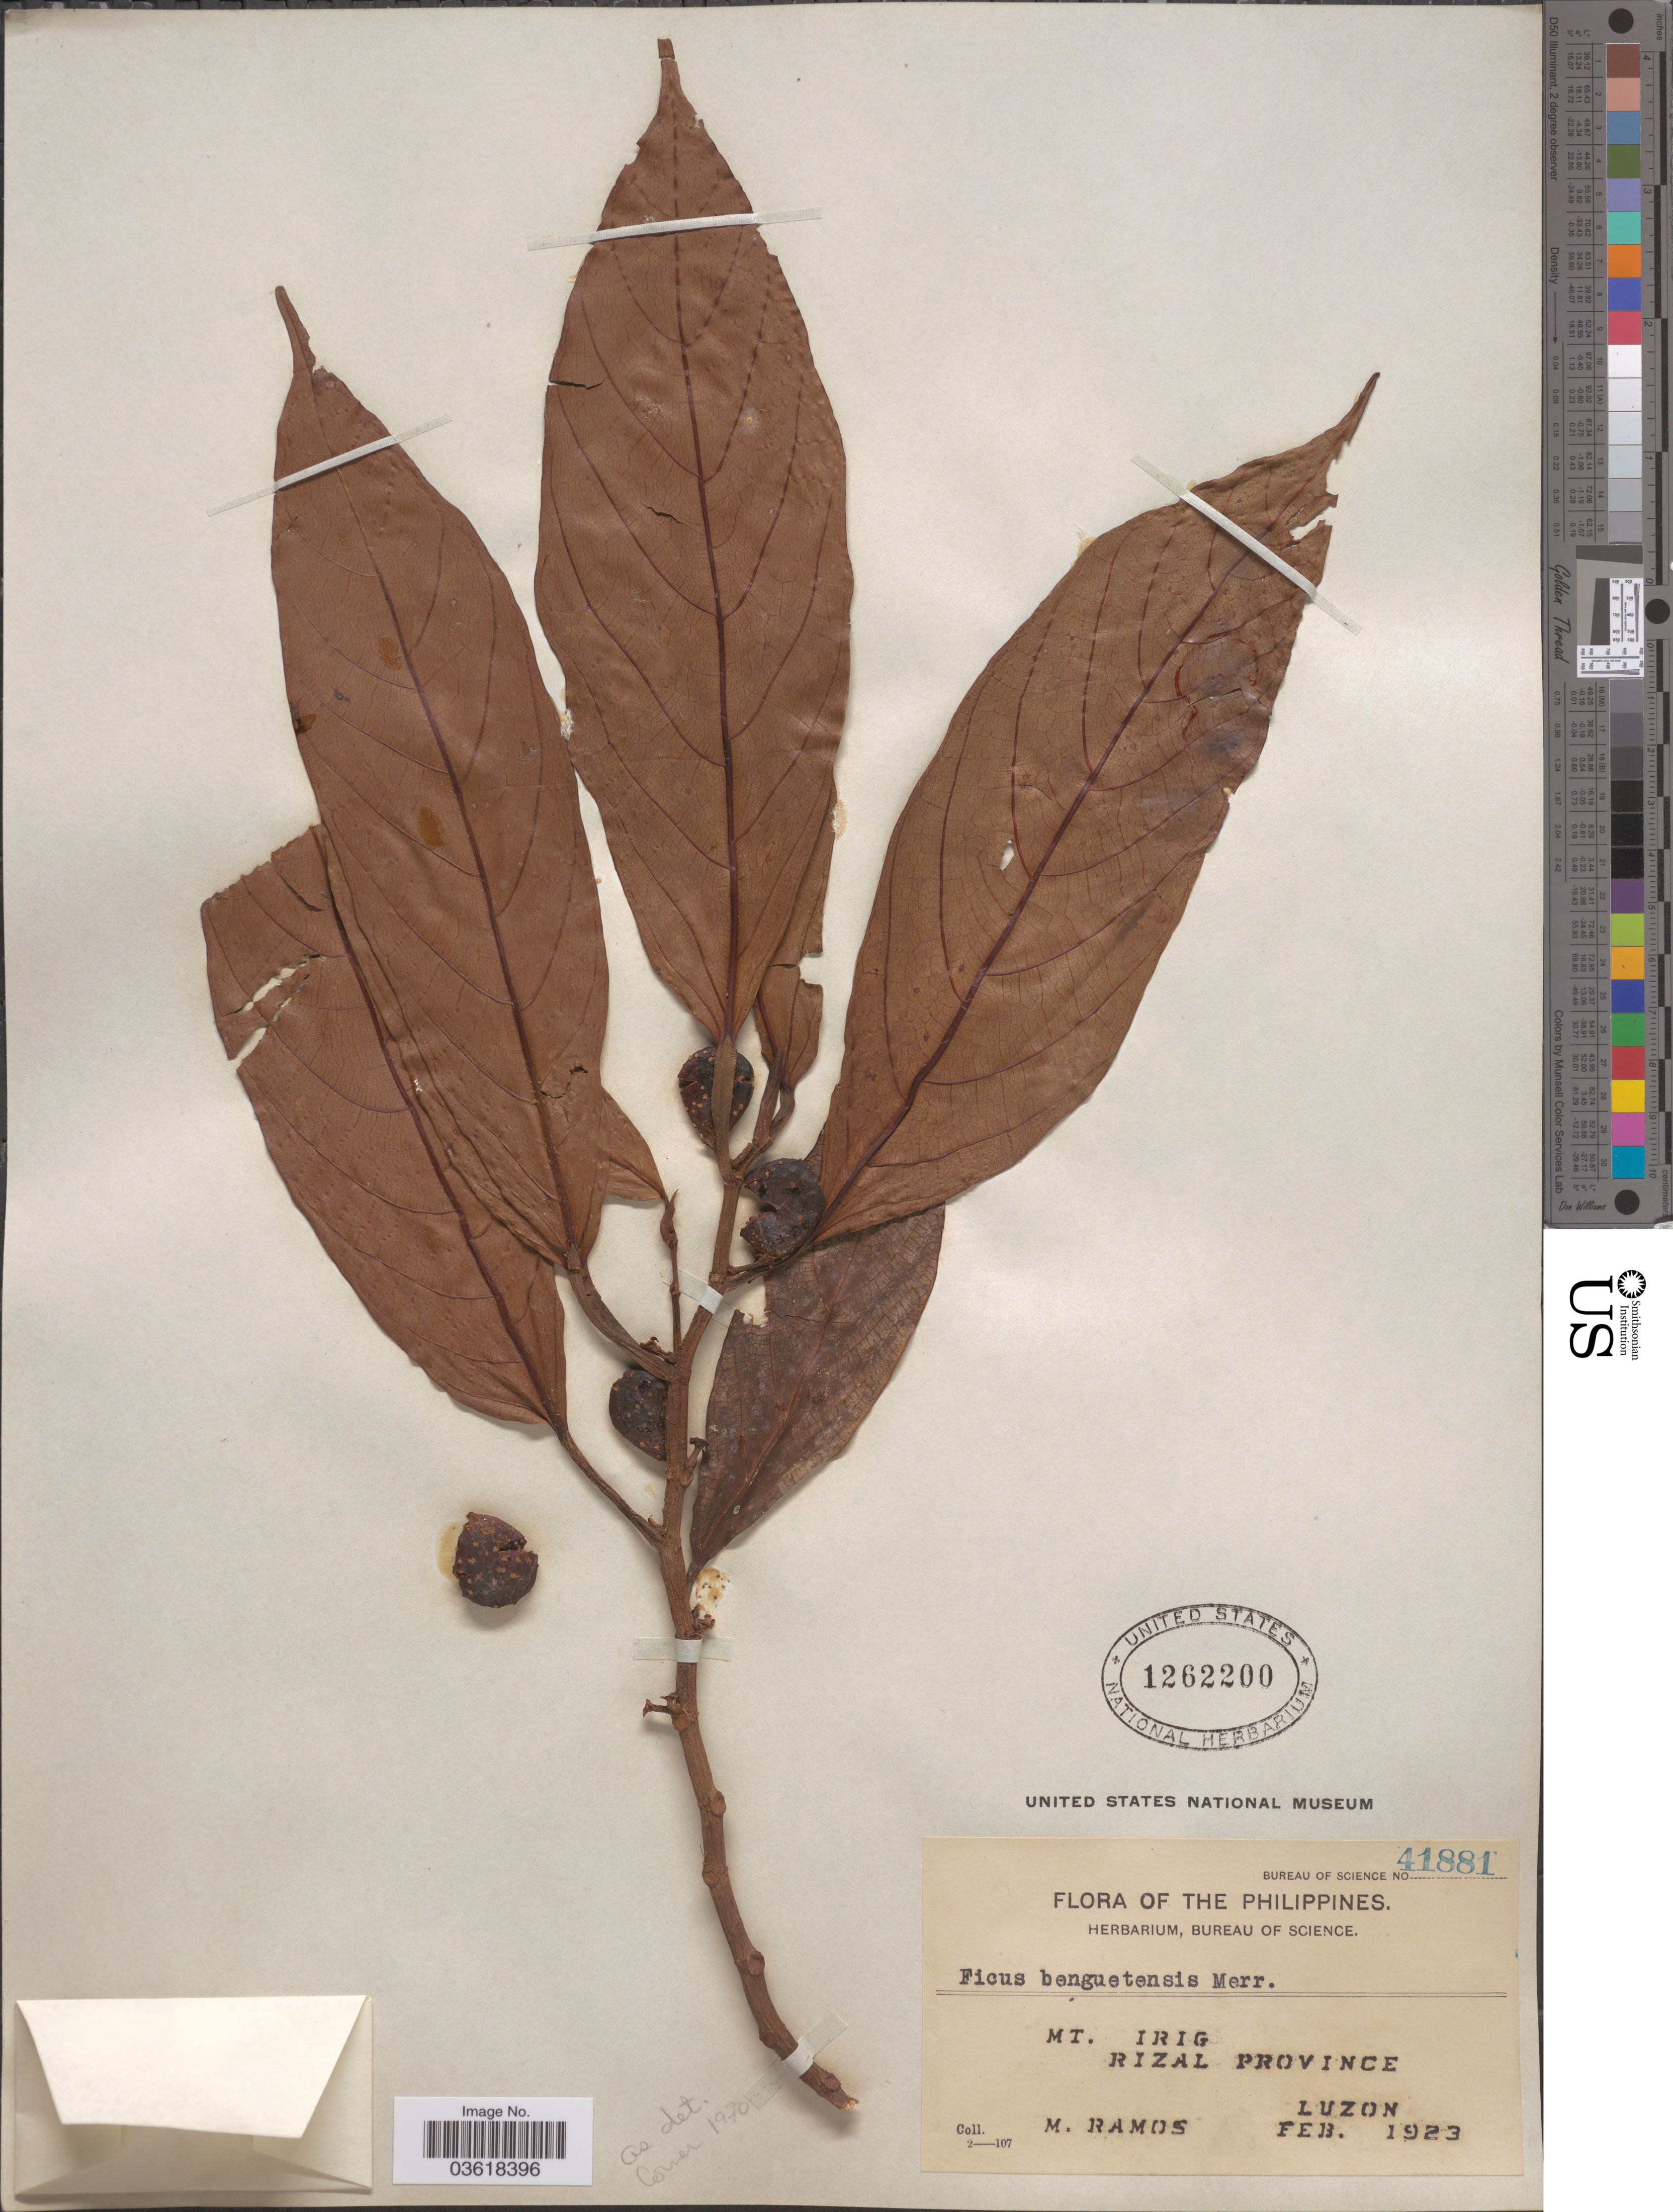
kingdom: Plantae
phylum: Tracheophyta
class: Magnoliopsida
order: Rosales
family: Moraceae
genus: Ficus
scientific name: Ficus benguetensis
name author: Merr.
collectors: M. Ramos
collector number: Bureau of Science 41881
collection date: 1923-02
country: Philippines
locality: Mt. Irig, Rizal Province.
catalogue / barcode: US 1262200